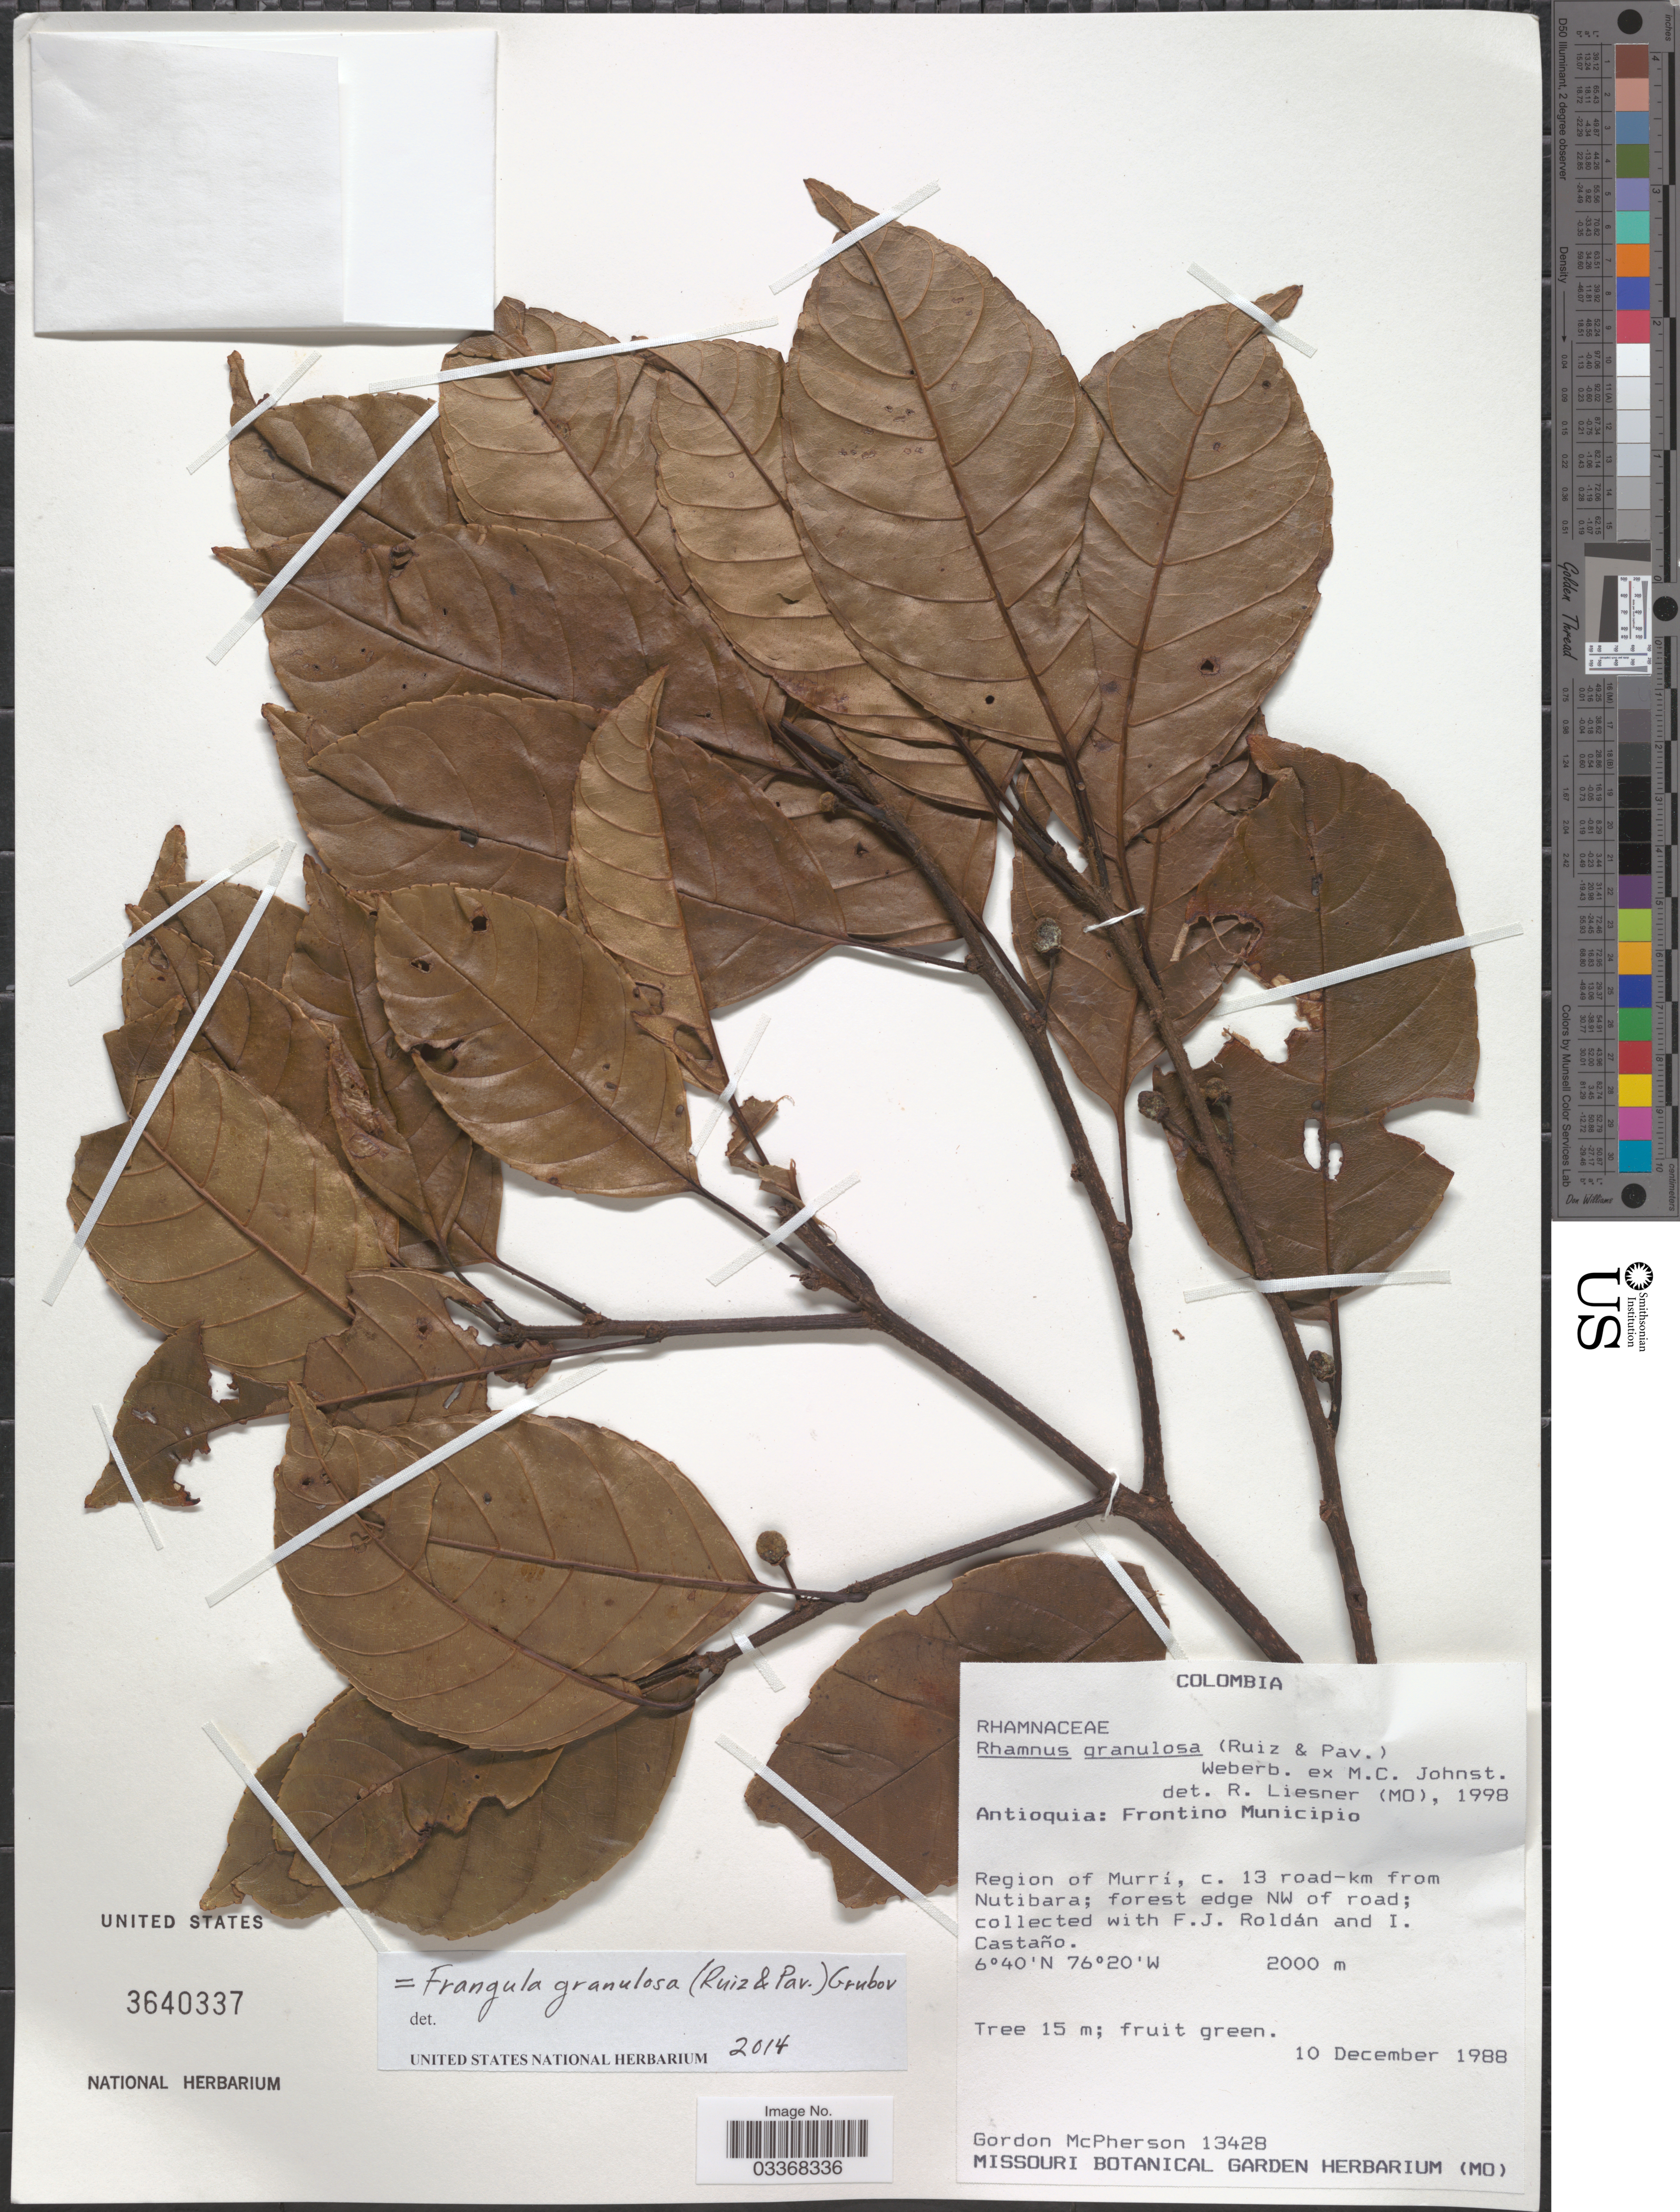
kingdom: Plantae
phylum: Tracheophyta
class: Magnoliopsida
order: Rosales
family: Rhamnaceae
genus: Frangula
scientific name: Frangula granulosa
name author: (Ruiz & Pav.) Grubov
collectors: G. D. McPherson, F. J. Roldán & I. Castaño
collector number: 13428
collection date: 1988-12-10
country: Colombia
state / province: Antioquia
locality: Frontino Municipio. Region of Murrí, c. 13 road-km from Nutibara; forest edge NW of road.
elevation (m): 2000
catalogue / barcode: US 3640337